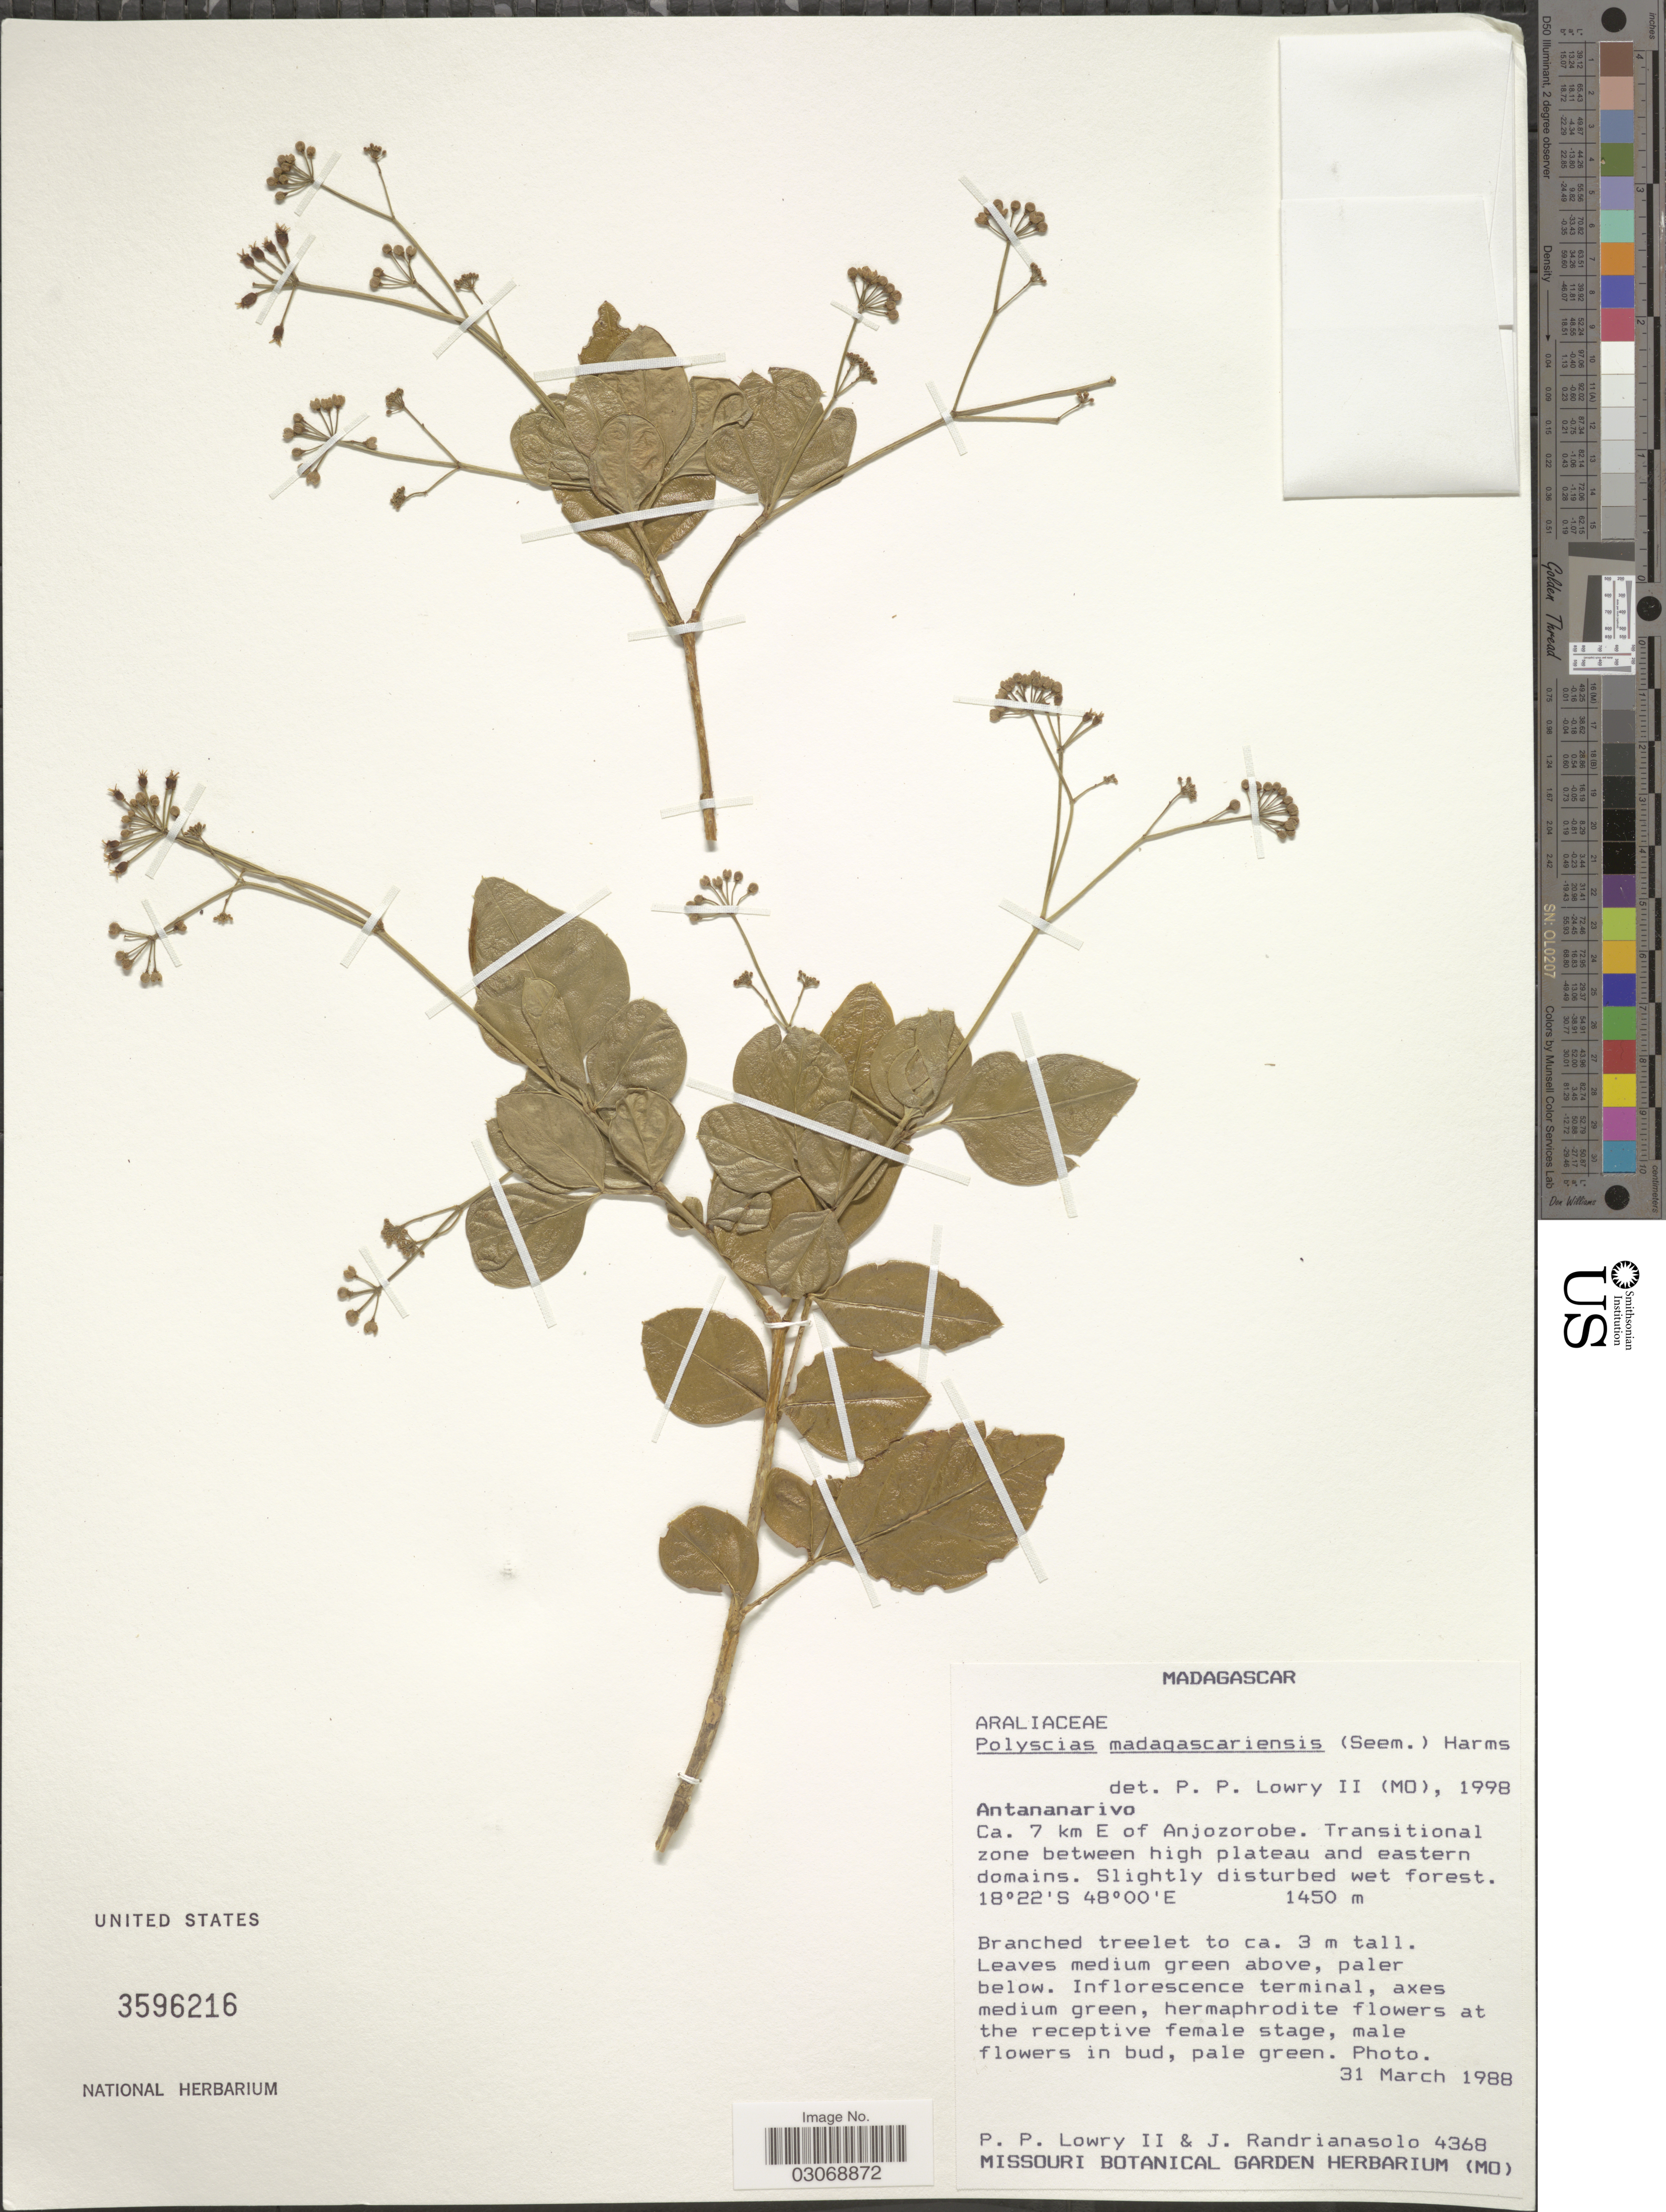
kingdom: Plantae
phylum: Tracheophyta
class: Magnoliopsida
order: Apiales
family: Araliaceae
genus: Polyscias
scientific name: Polyscias madagascariensis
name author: (Seem.) Harms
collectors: P. P. Lowry & J. Randrianasolo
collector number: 4368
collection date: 1988-03-31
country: Madagascar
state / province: Analamanga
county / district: Anjozorobe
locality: Ca. 7 km E of Anjozorobe. Transitional zone between high plateau and eastern domains.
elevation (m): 1450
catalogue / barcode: US 3596216